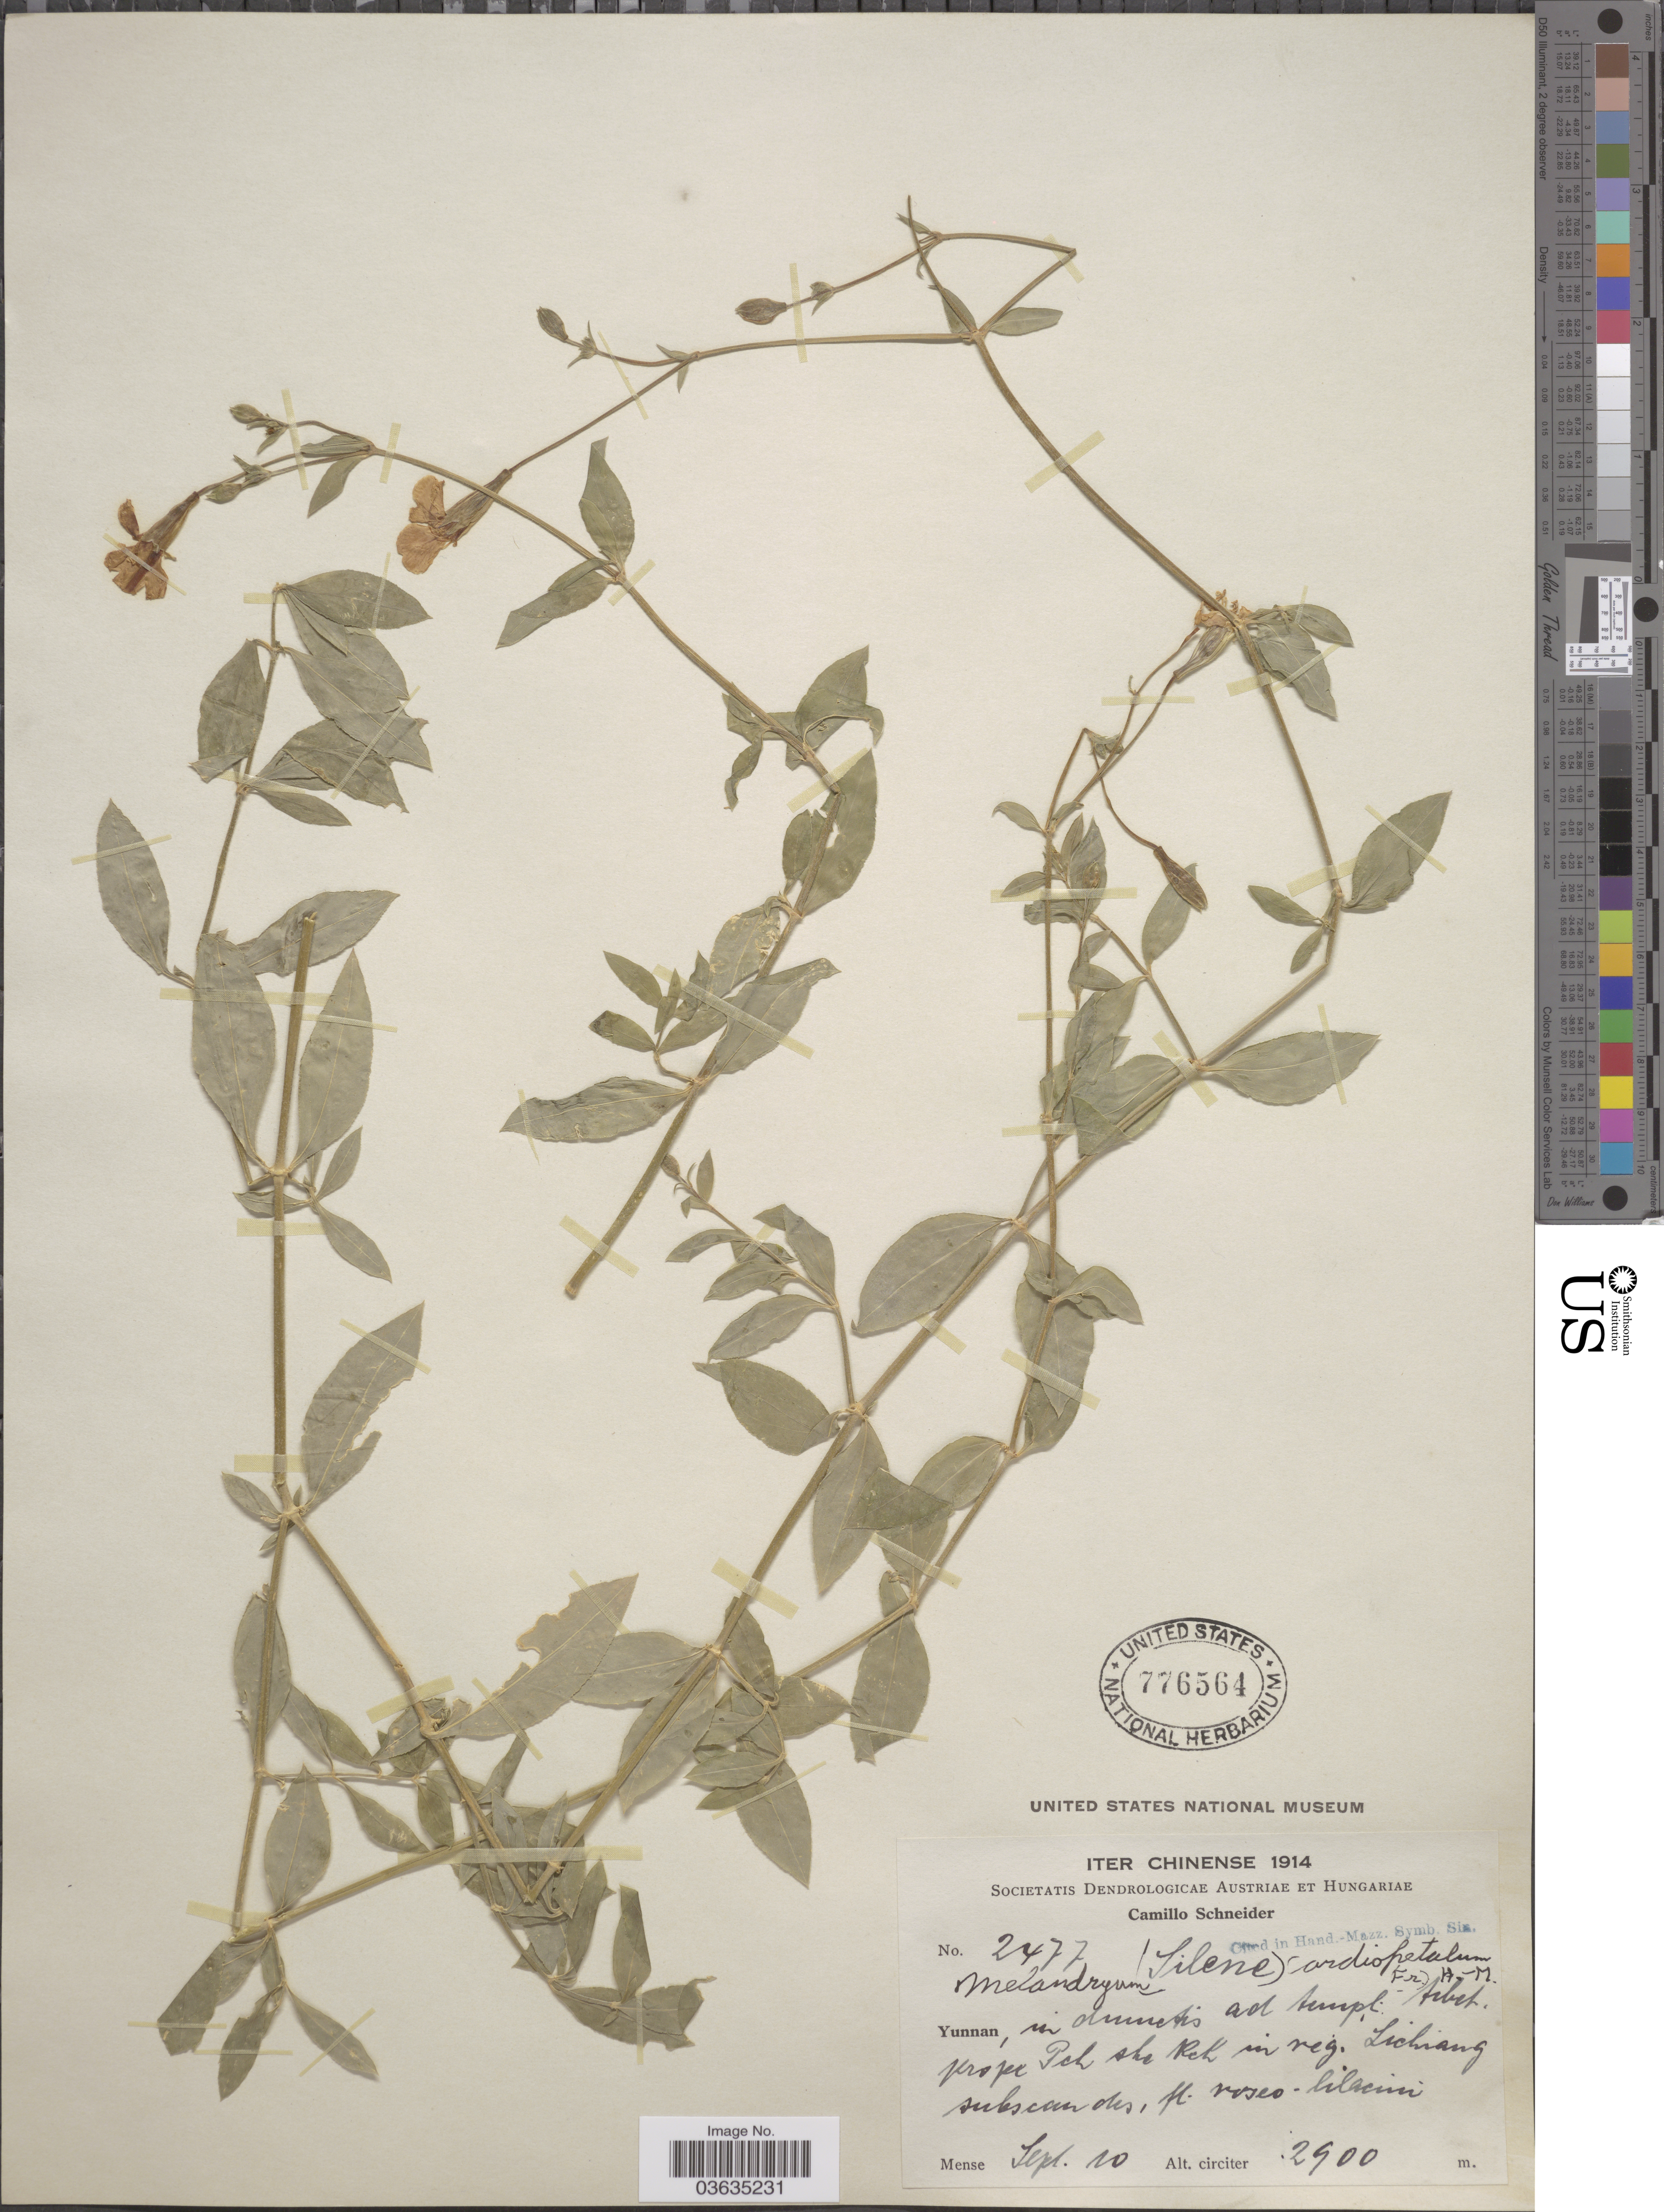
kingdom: Plantae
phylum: Tracheophyta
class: Magnoliopsida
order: Caryophyllales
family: Caryophyllaceae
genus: Silene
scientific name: Silene cardiopetala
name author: Franch.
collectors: C. K. Schneider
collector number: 2477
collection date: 1914-09-10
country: China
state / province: Yunnan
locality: In dumetis ad templ. tebet. prope Pch she ReK in reg. Lichiang subscandes. [interpreted]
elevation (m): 2900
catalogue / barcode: US 776564